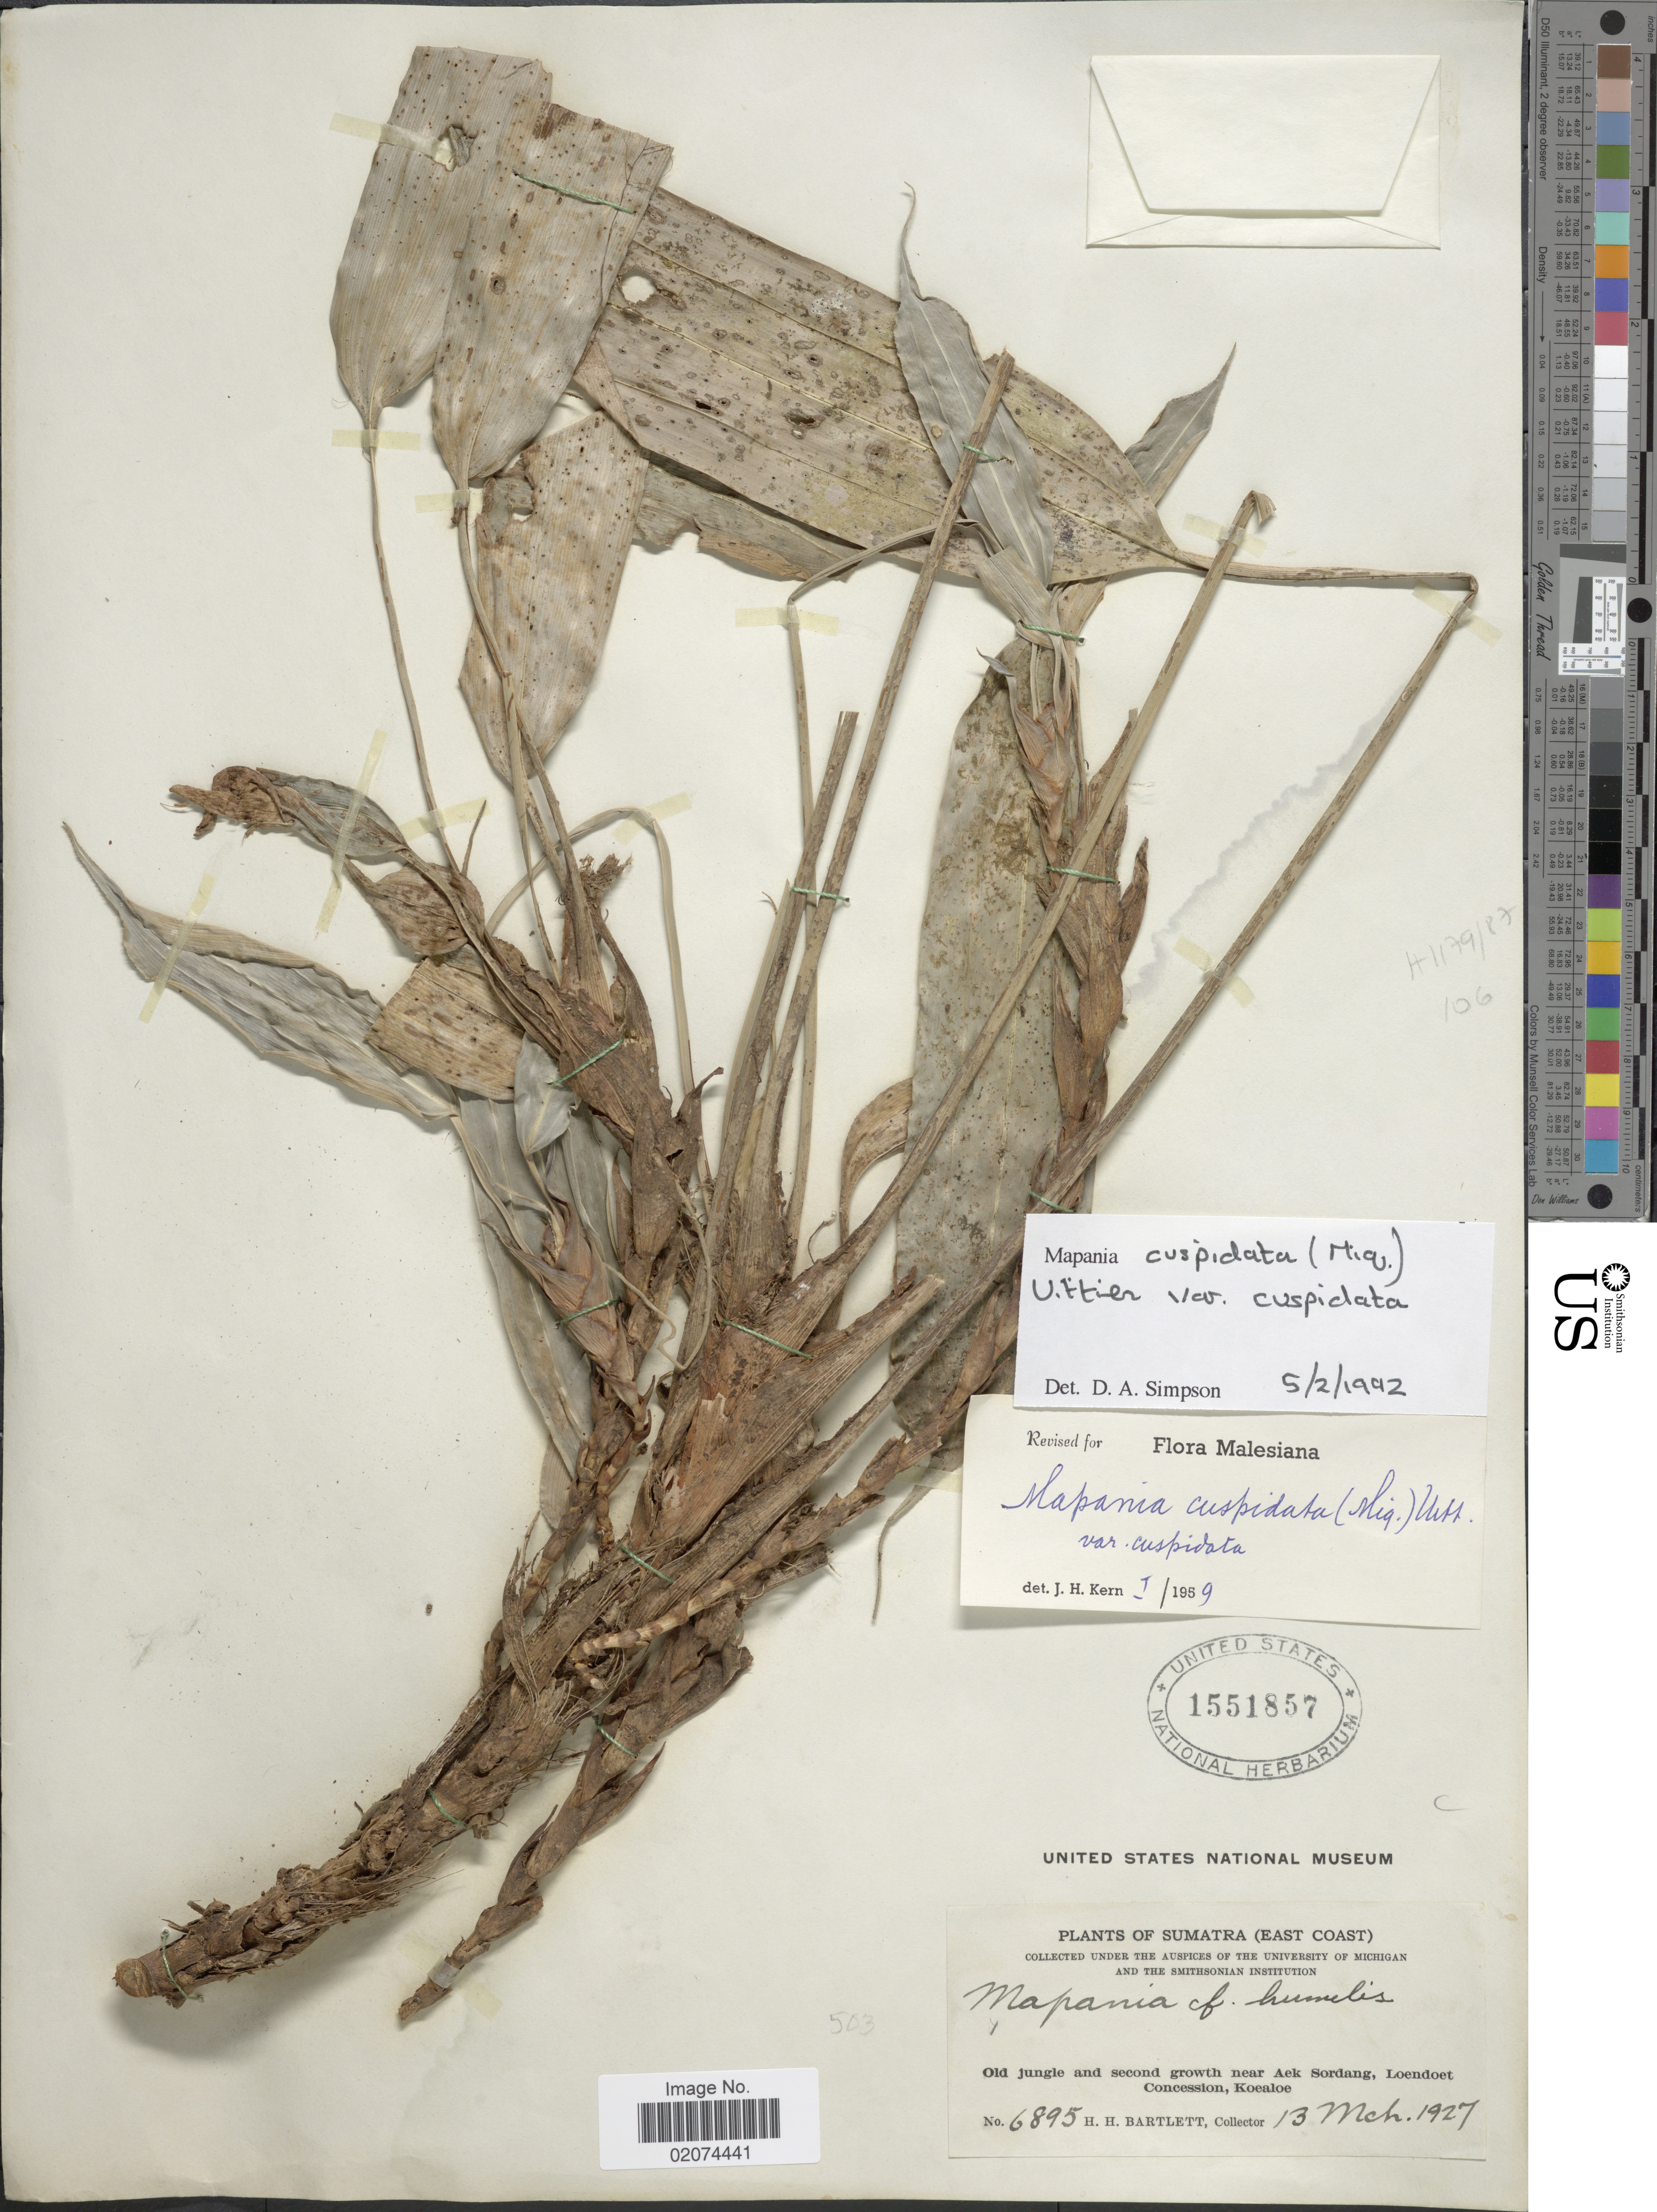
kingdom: Plantae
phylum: Tracheophyta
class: Liliopsida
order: Poales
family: Cyperaceae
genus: Mapania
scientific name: Mapania cuspidata var. cuspidata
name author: (Miq.) Uittien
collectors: H. H. Bartlett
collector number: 6895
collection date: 1927-03-13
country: Indonesia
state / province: Sumatra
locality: East Coast. Old jungle and second growth near Aek Sordang, Loendoet Concession, Koealoe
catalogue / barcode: US 1551857